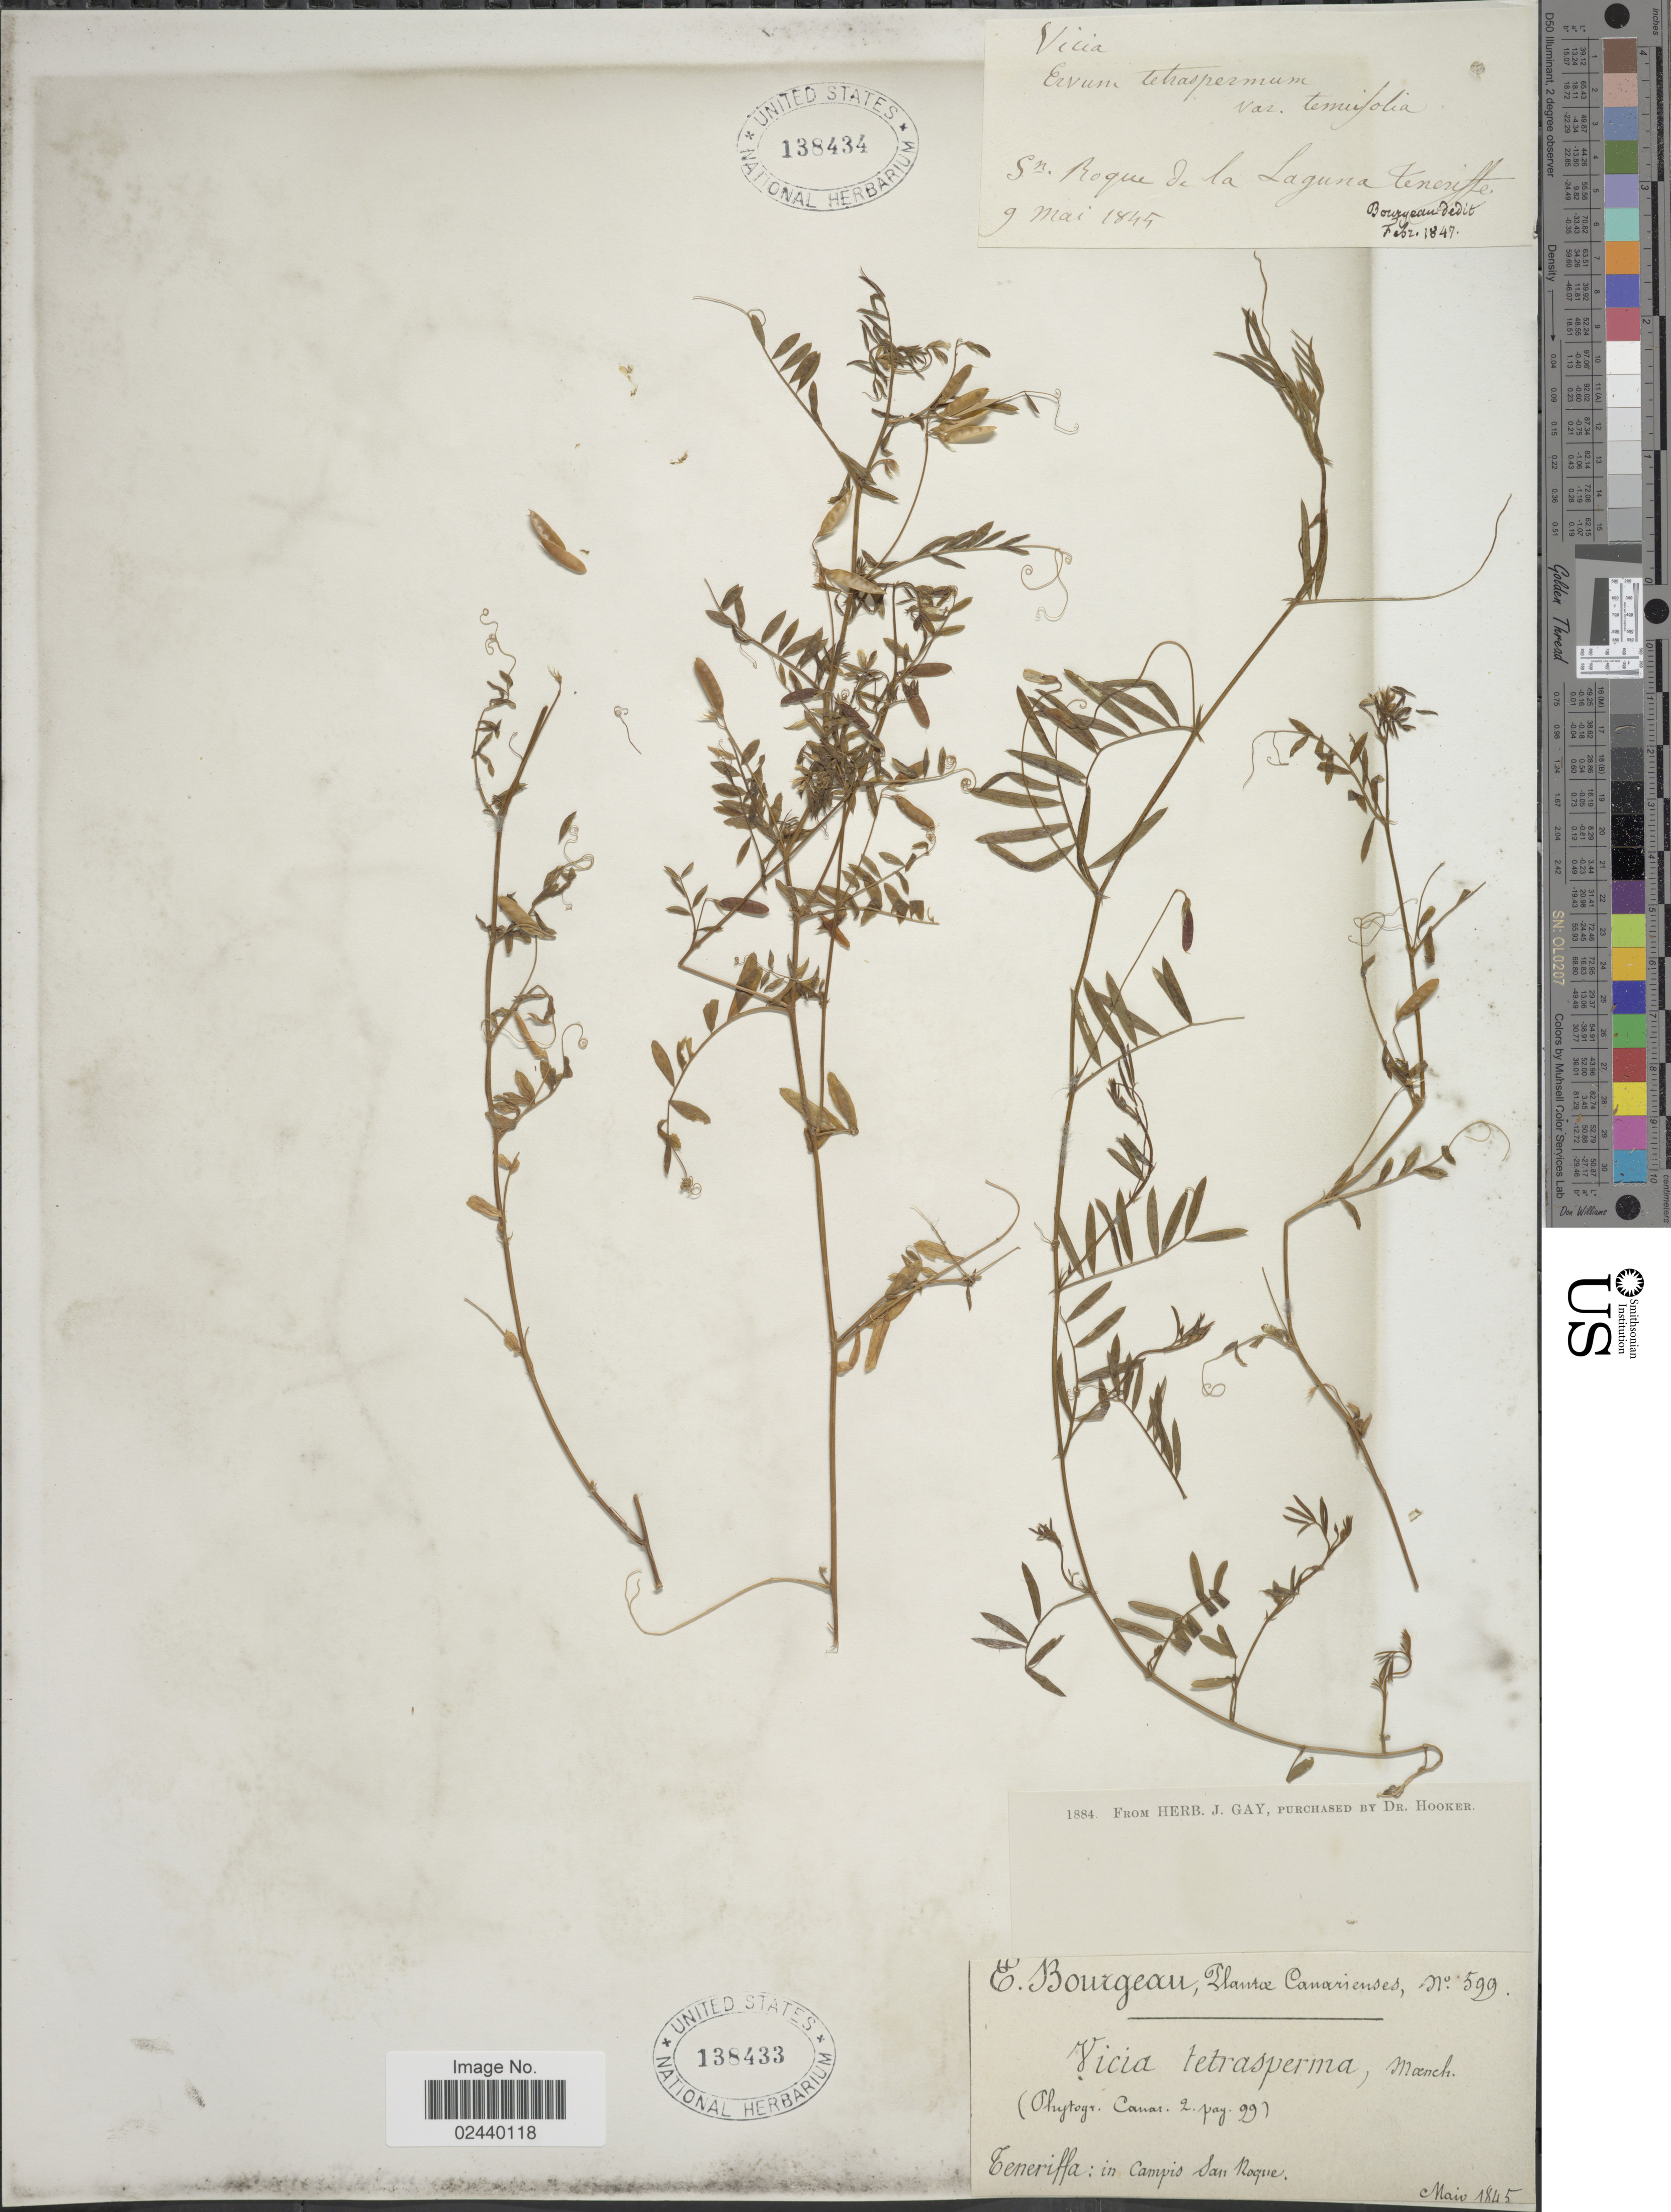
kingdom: Plantae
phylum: Tracheophyta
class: Magnoliopsida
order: Fabales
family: Fabaceae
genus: Vicia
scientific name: Vicia tetrasperma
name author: (L.) Schreb.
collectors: E. Bourgeau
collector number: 599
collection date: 1845-05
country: Spain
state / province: Canarias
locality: Canarienses, Teneriffa: in Campis San Roque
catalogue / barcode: US 138433